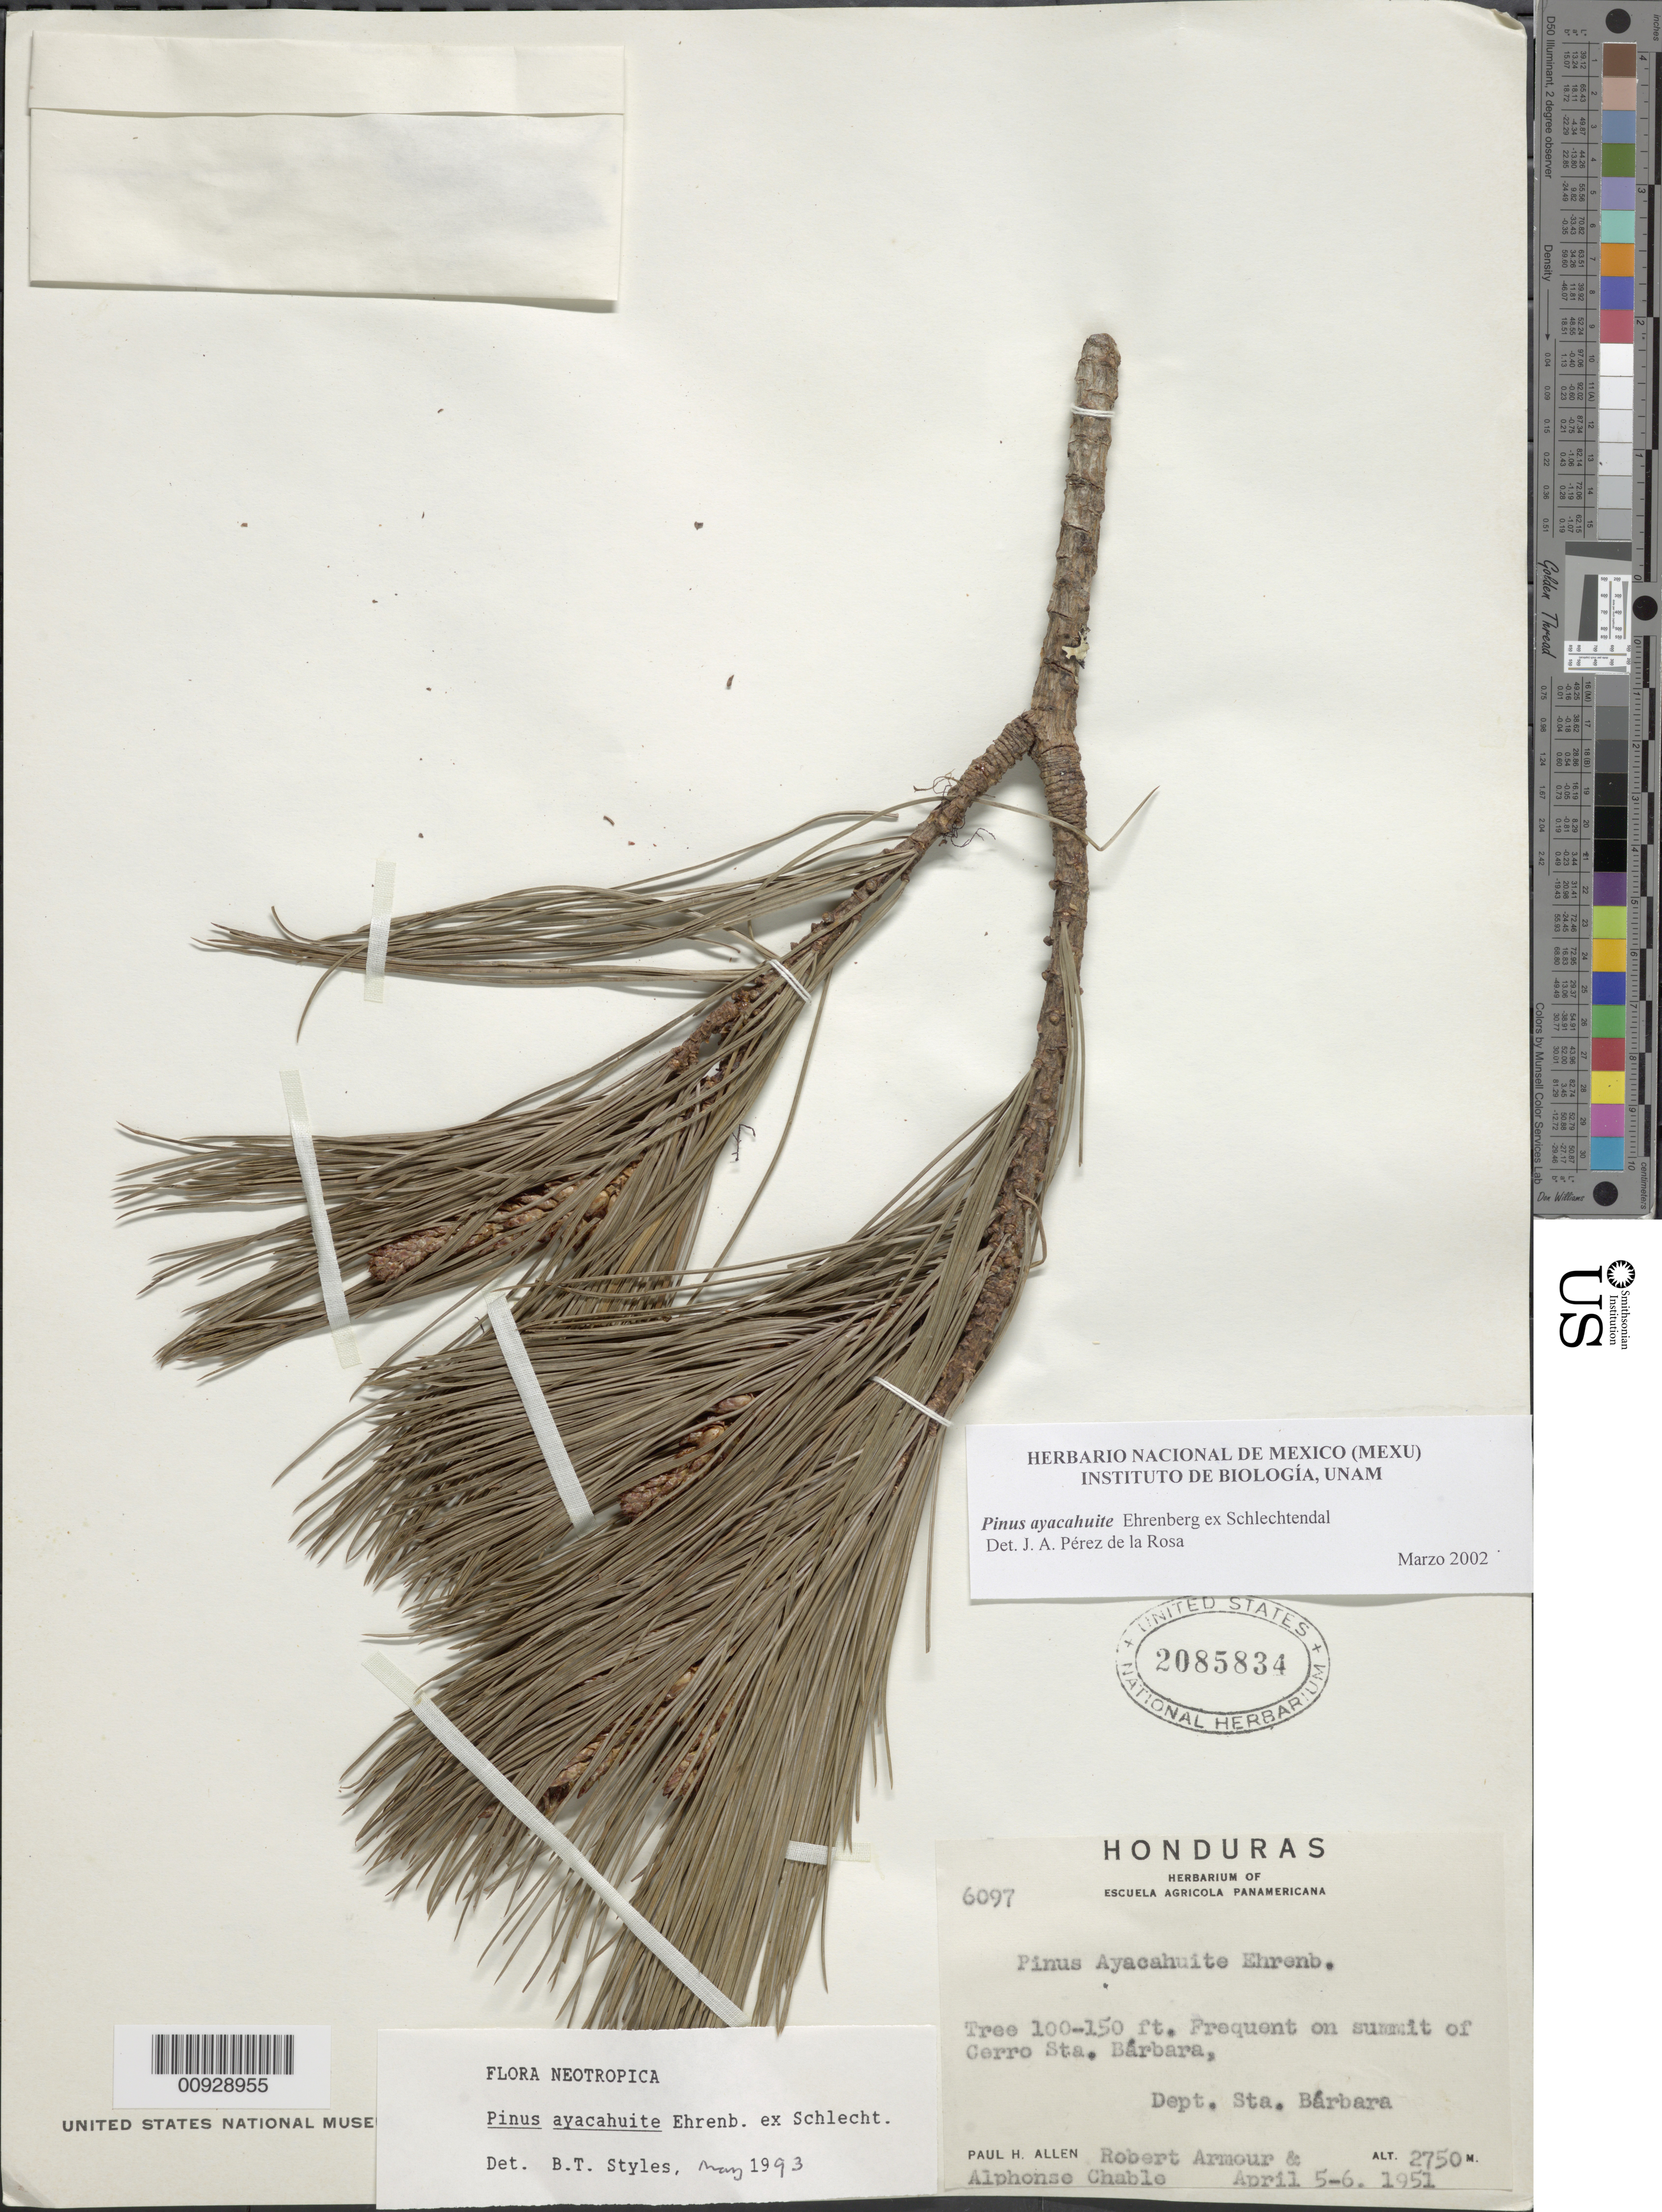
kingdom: Plantae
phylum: Tracheophyta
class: Pinopsida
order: Pinales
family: Pinaceae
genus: Pinus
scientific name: Pinus ayacahuite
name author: Ehrenb. ex Schltdl.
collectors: P. H. Allen, R. Armour & A. Chable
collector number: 6097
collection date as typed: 05 Apr 1951 to 06 Apr 1951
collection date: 1951-04-05/1951-04-06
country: Honduras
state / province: Santa Bárbara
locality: On summit of Cerro Sta. Bárbara.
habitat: On summit of Cerro.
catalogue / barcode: US 2085834